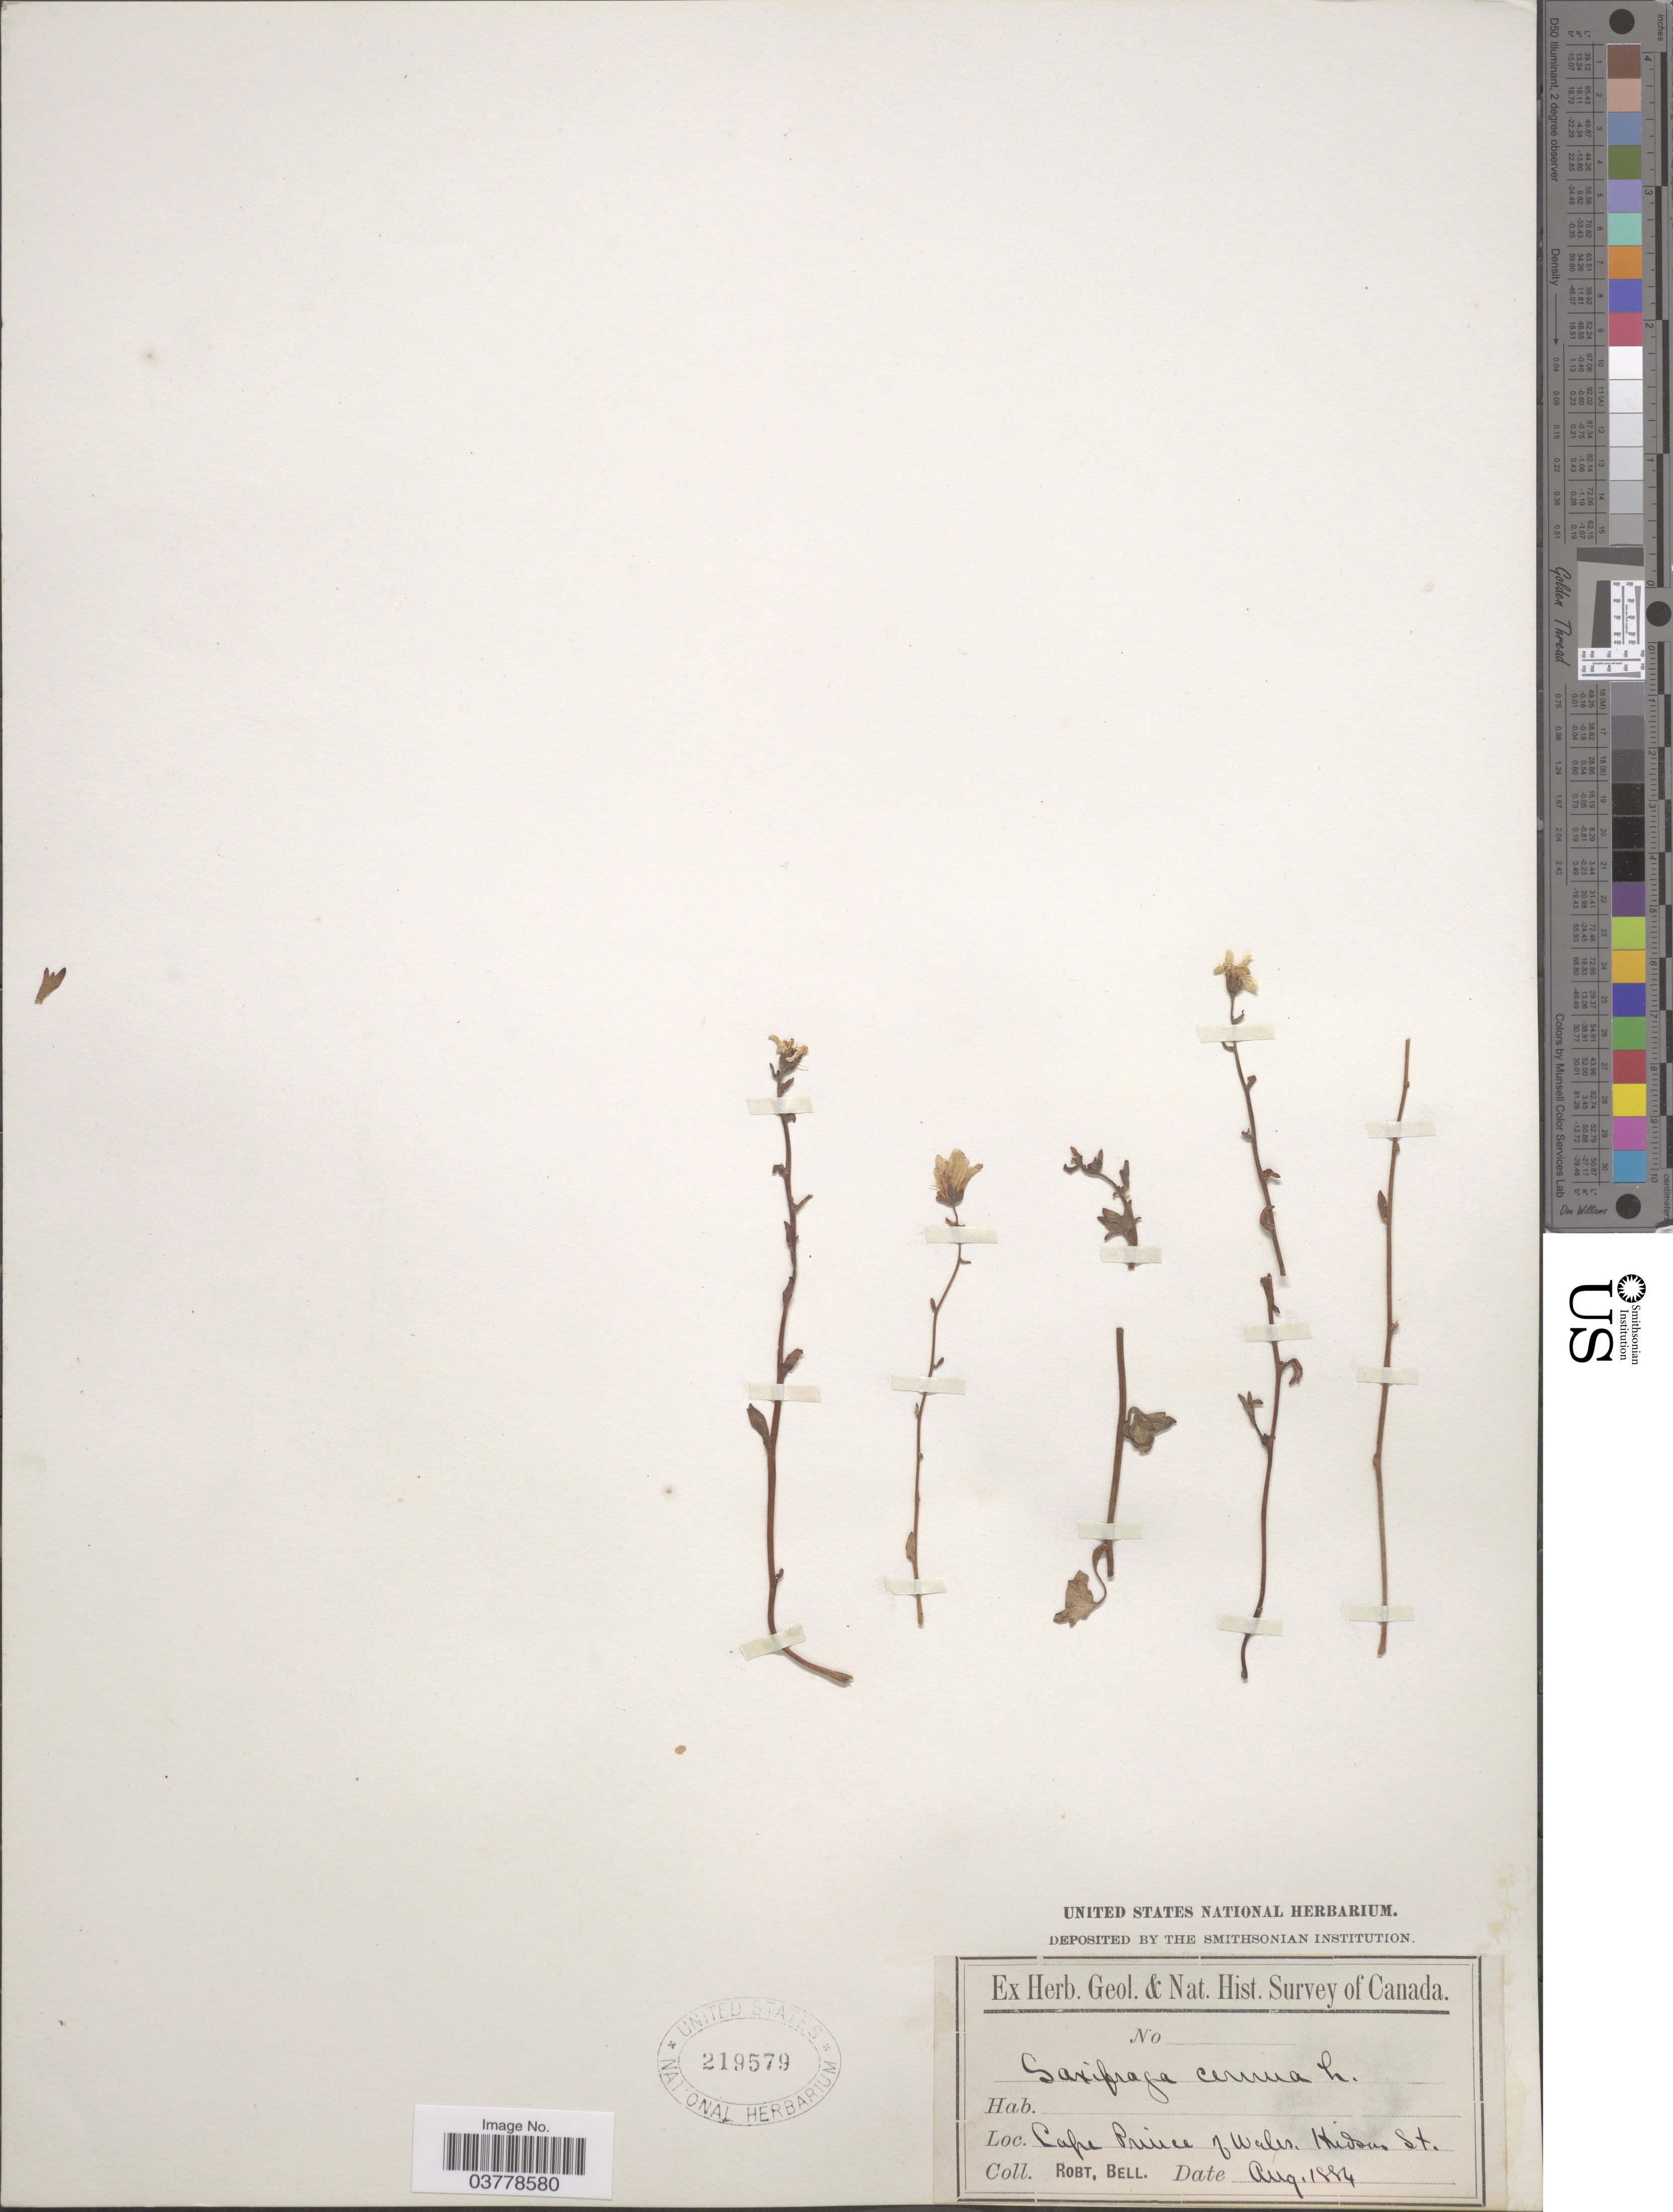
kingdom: Plantae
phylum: Tracheophyta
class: Magnoliopsida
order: Saxifragales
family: Saxifragaceae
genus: Saxifraga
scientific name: Saxifraga cernua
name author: L.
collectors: R. Bell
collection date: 1884-08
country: Australia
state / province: Queensland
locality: Cape Prince of Wales. Hudson St.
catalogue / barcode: US 219579